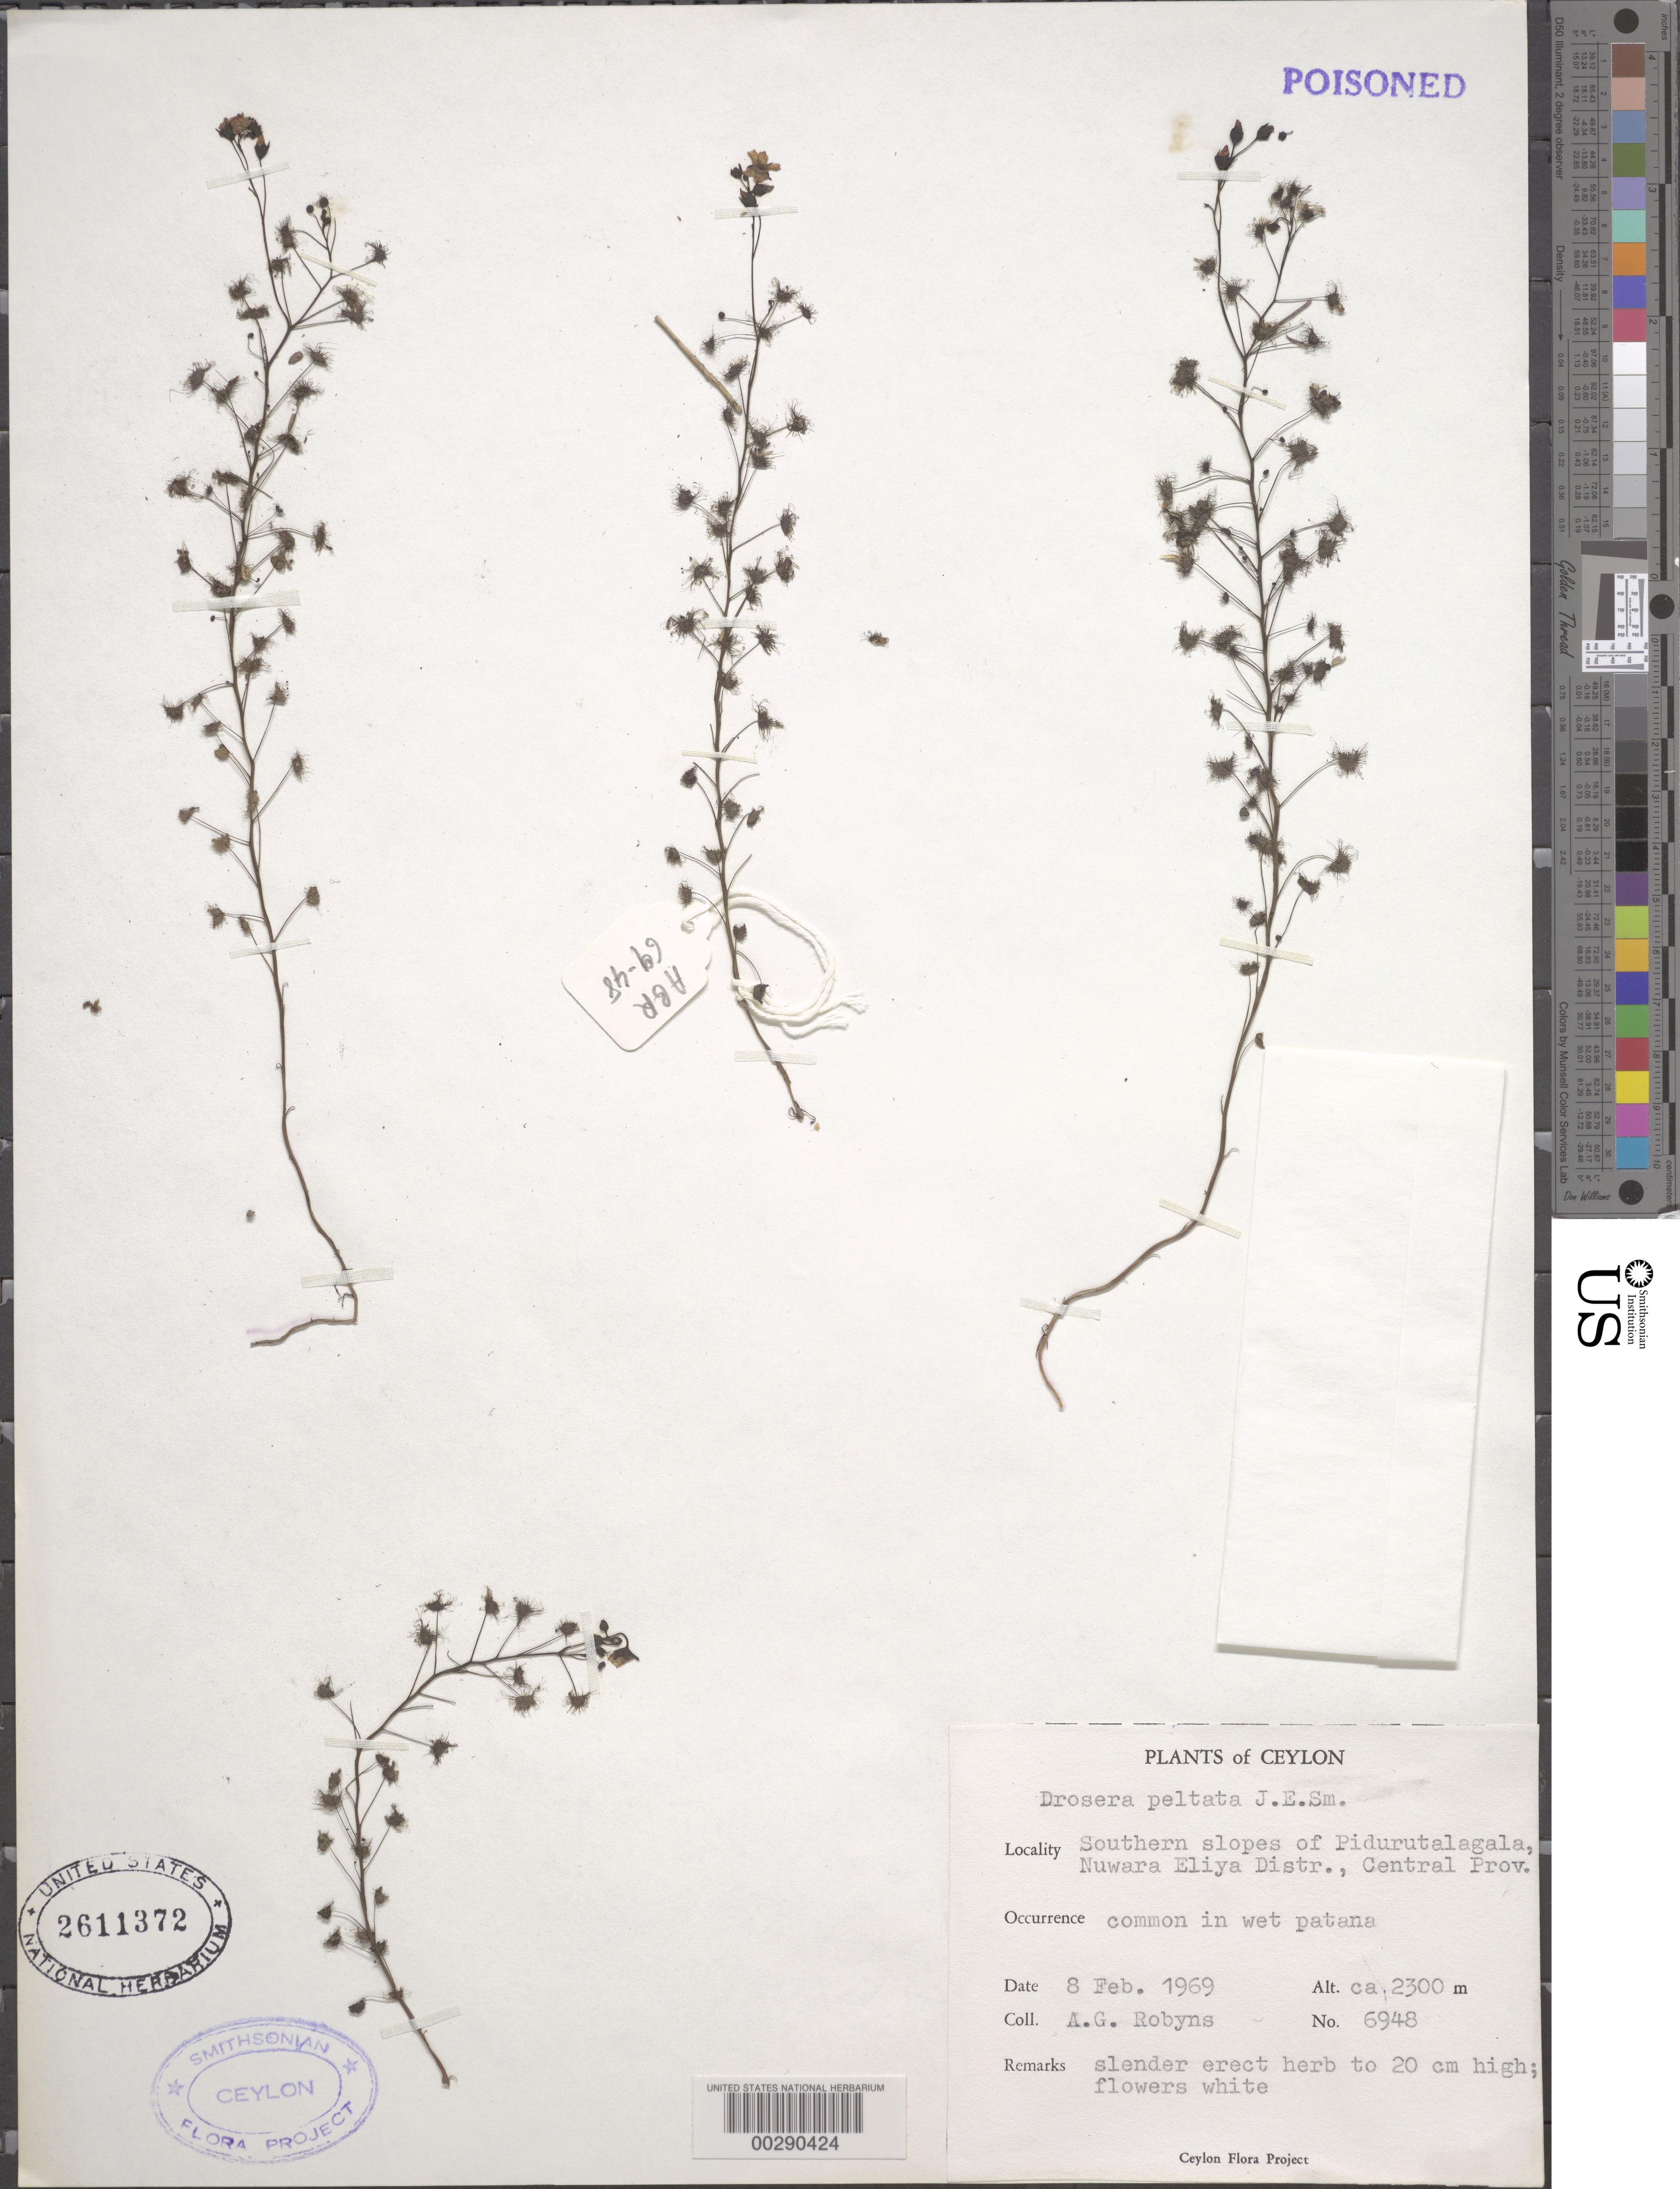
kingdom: Plantae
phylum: Tracheophyta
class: Magnoliopsida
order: Caryophyllales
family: Droseraceae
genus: Drosera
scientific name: Drosera peltata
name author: Sm. ex Willd.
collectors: A. G. Robyns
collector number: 6948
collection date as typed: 08 Feb 1969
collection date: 1969-02-08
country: Sri Lanka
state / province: Central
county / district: Nuwara Eliya Dist.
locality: S slopes of pidurutalagala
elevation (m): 2300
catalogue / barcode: US 2611372